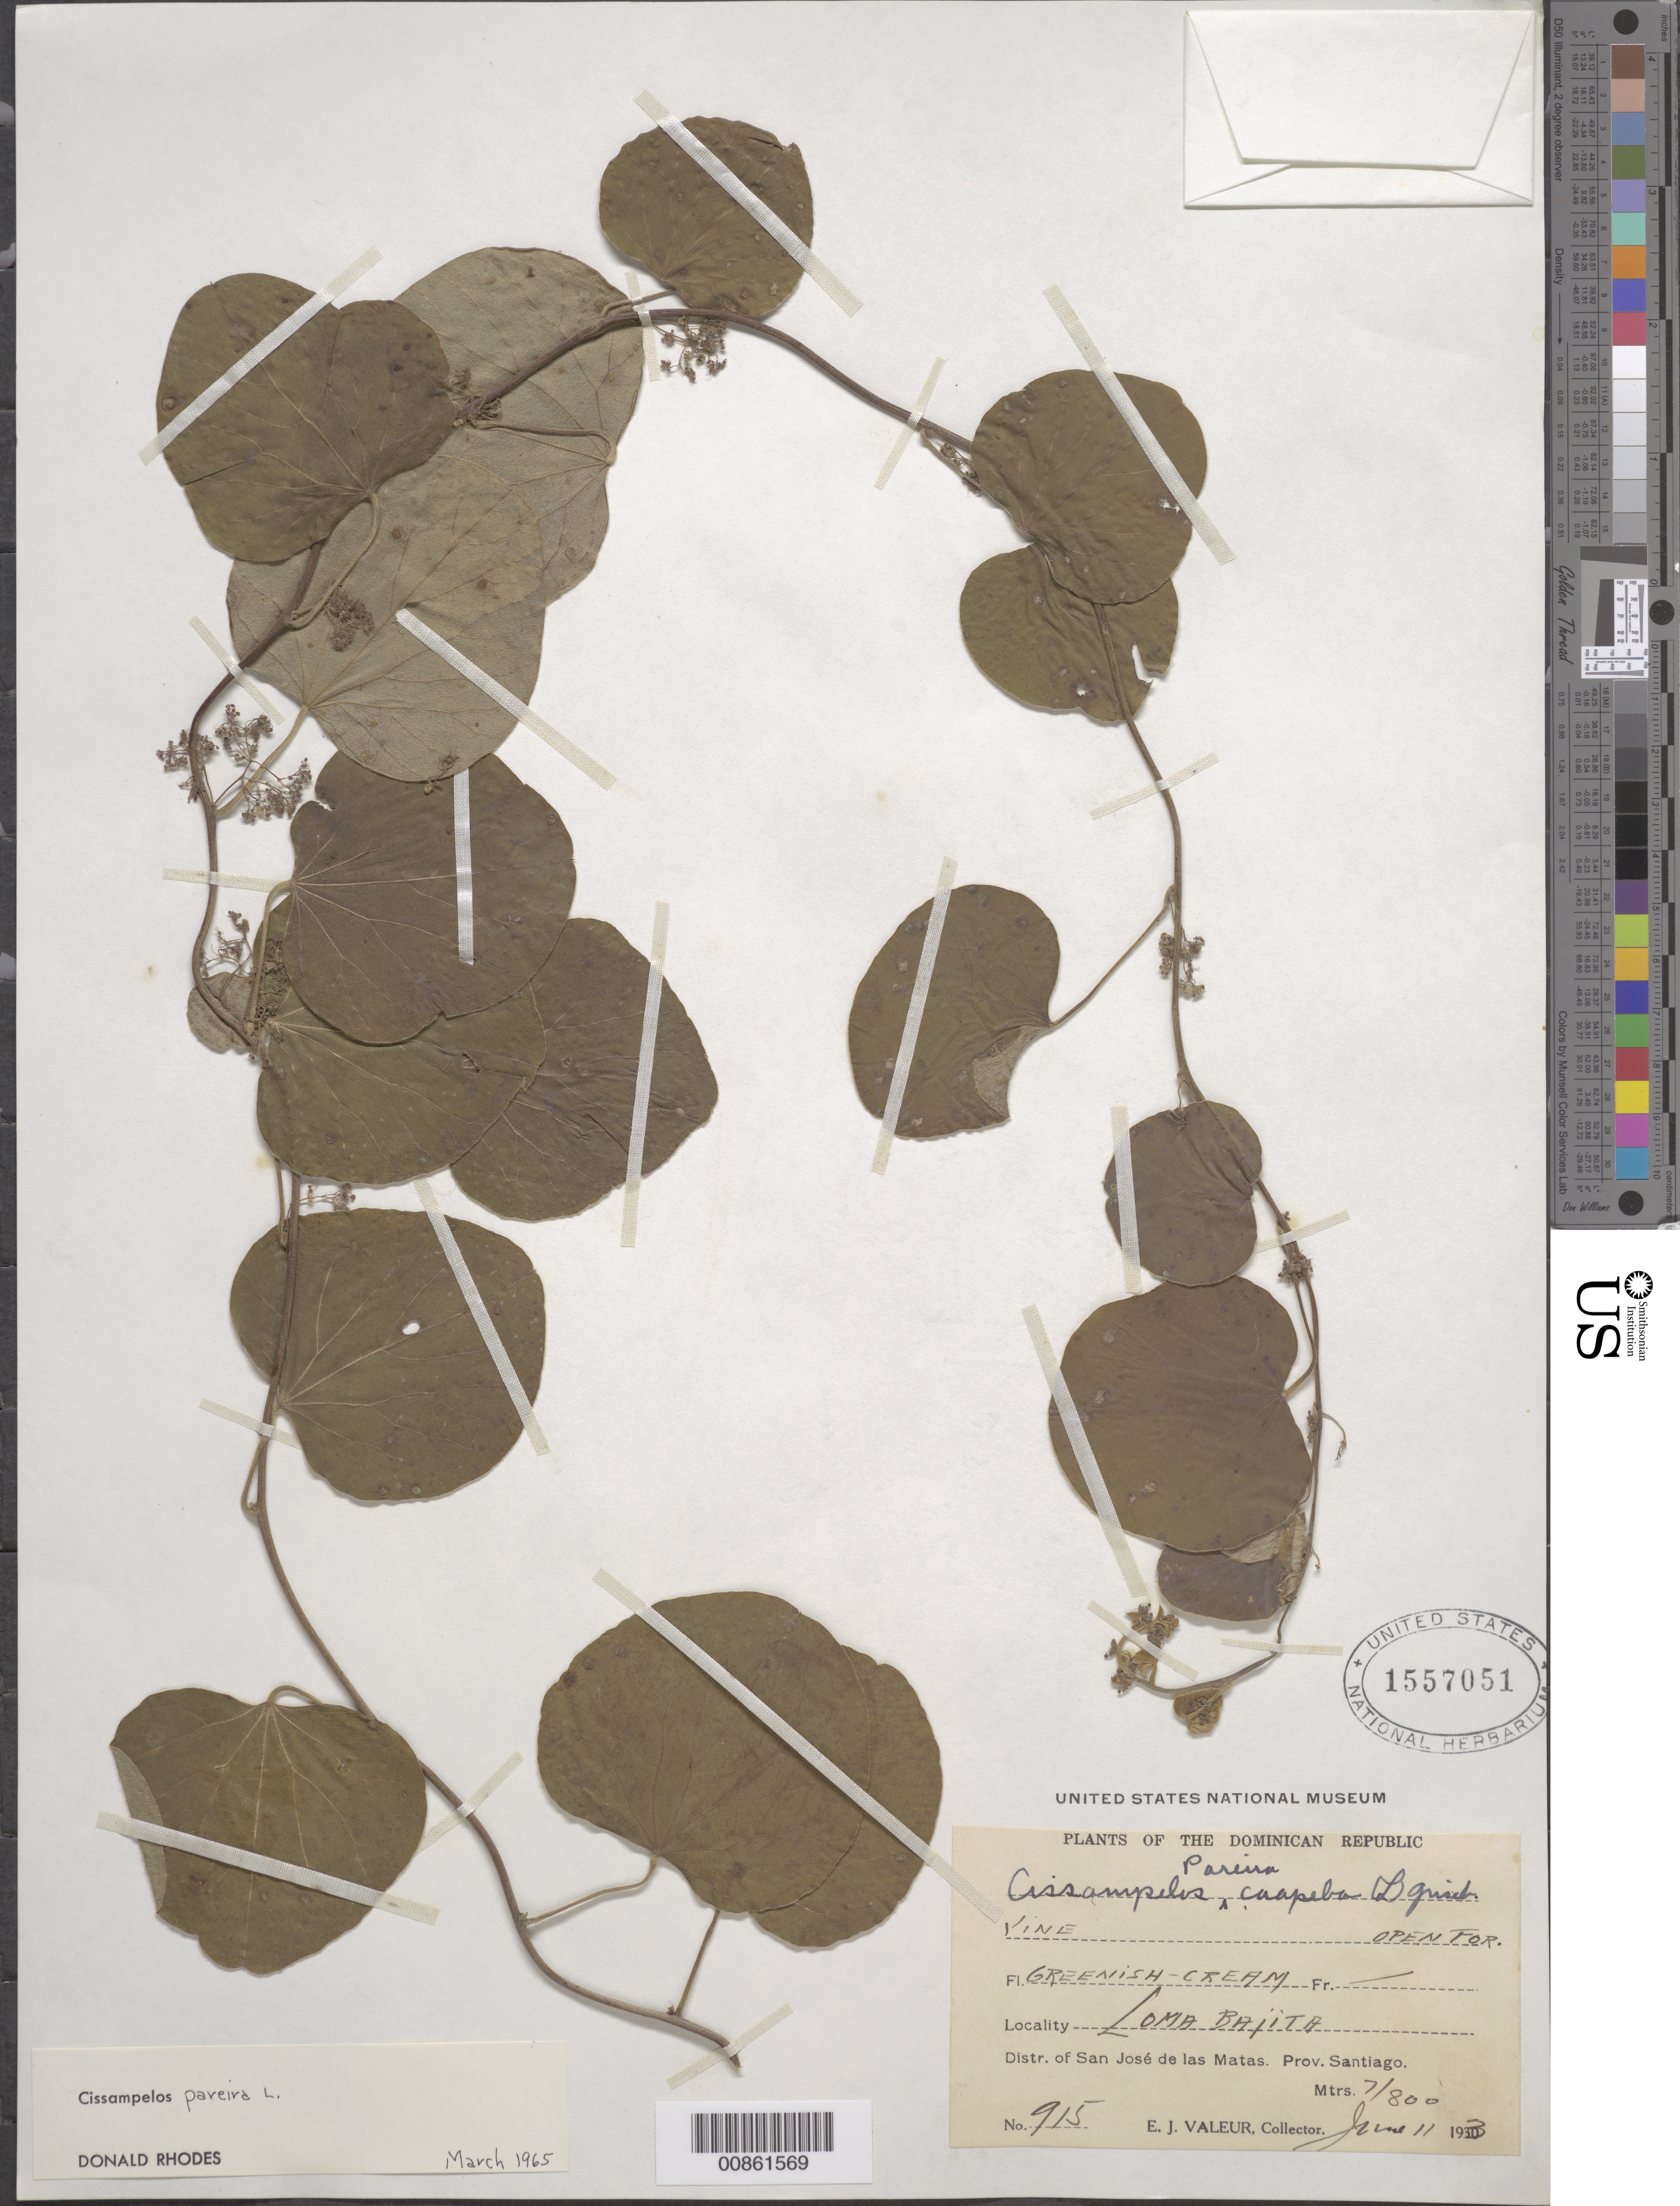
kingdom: Plantae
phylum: Tracheophyta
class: Magnoliopsida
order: Ranunculales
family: Menispermaceae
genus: Cissampelos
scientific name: Cissampelos pareira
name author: L.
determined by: Rhodes, D.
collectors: E. Valeur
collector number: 915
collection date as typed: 11 Jun 1933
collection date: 1933-06-11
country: Dominican Republic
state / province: Santiago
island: Hispaniola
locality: Loma Bajita. Distr. of San José de las Matas.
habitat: Open forest.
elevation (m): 700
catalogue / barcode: US 1557051